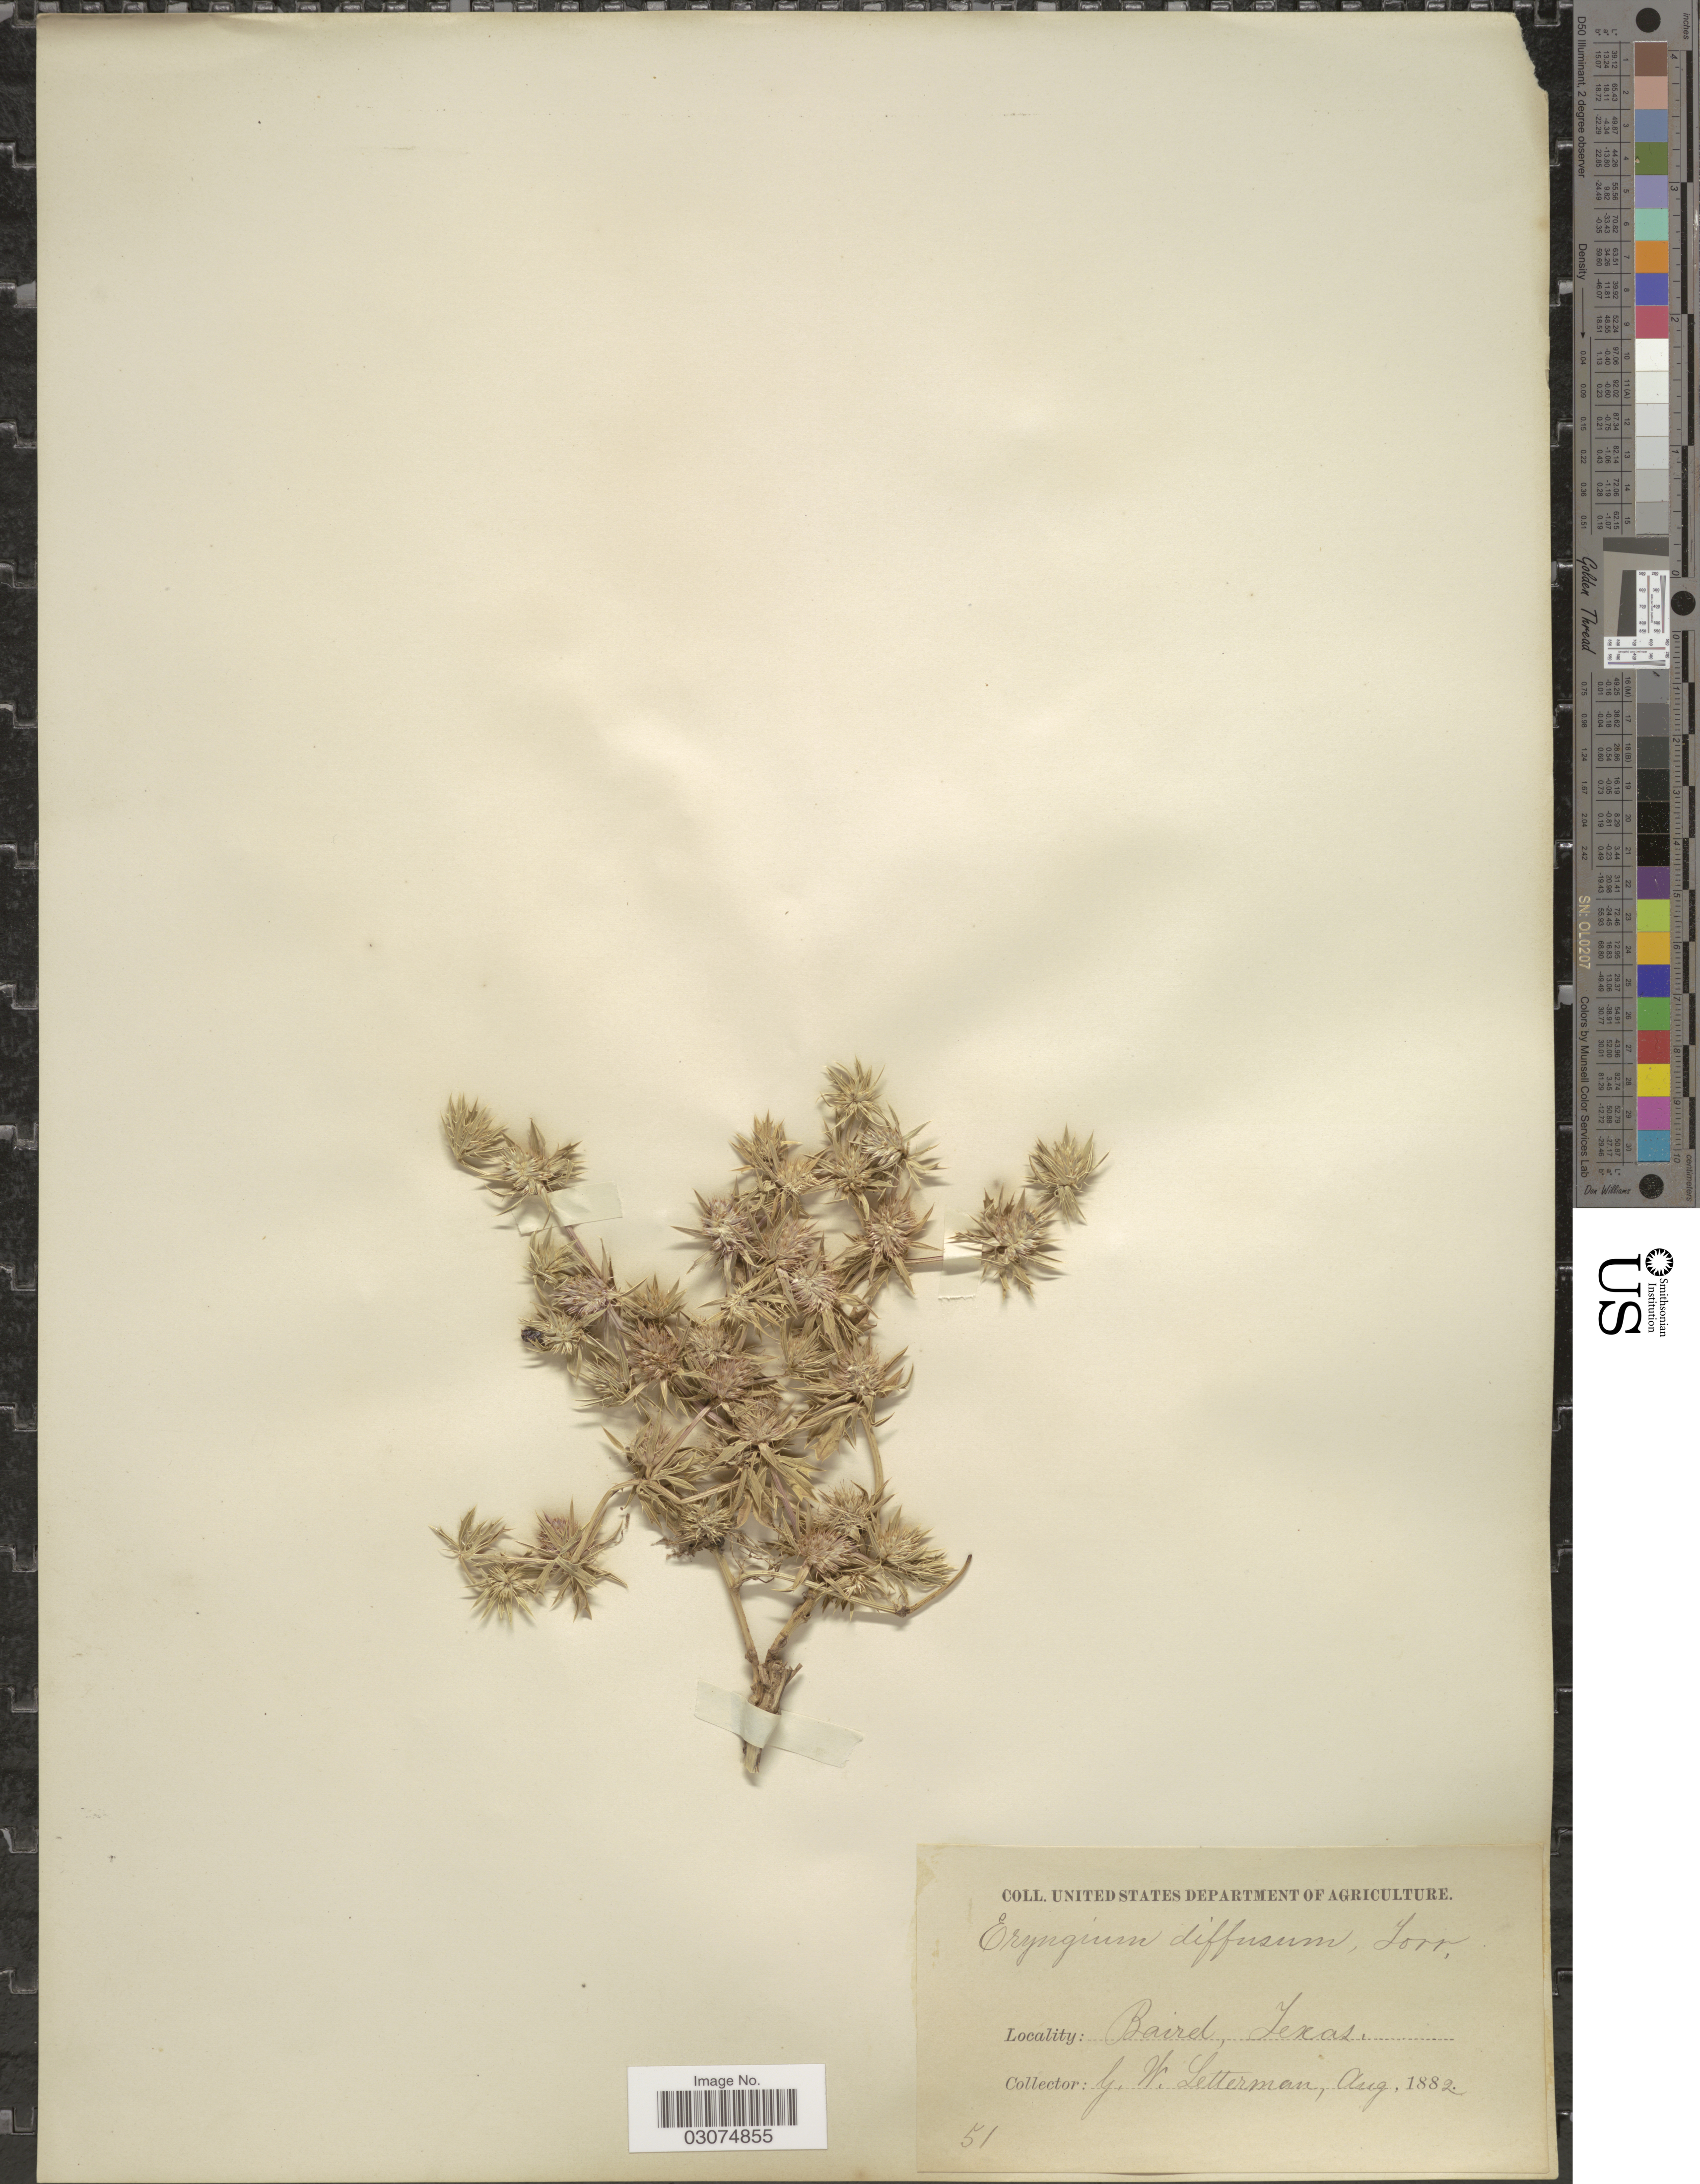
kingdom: Plantae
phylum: Tracheophyta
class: Magnoliopsida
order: Apiales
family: Apiaceae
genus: Eryngium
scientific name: Eryngium diffusum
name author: Torr.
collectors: G. W. Letterman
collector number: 51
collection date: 1882-08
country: United States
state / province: Texas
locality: Baird.